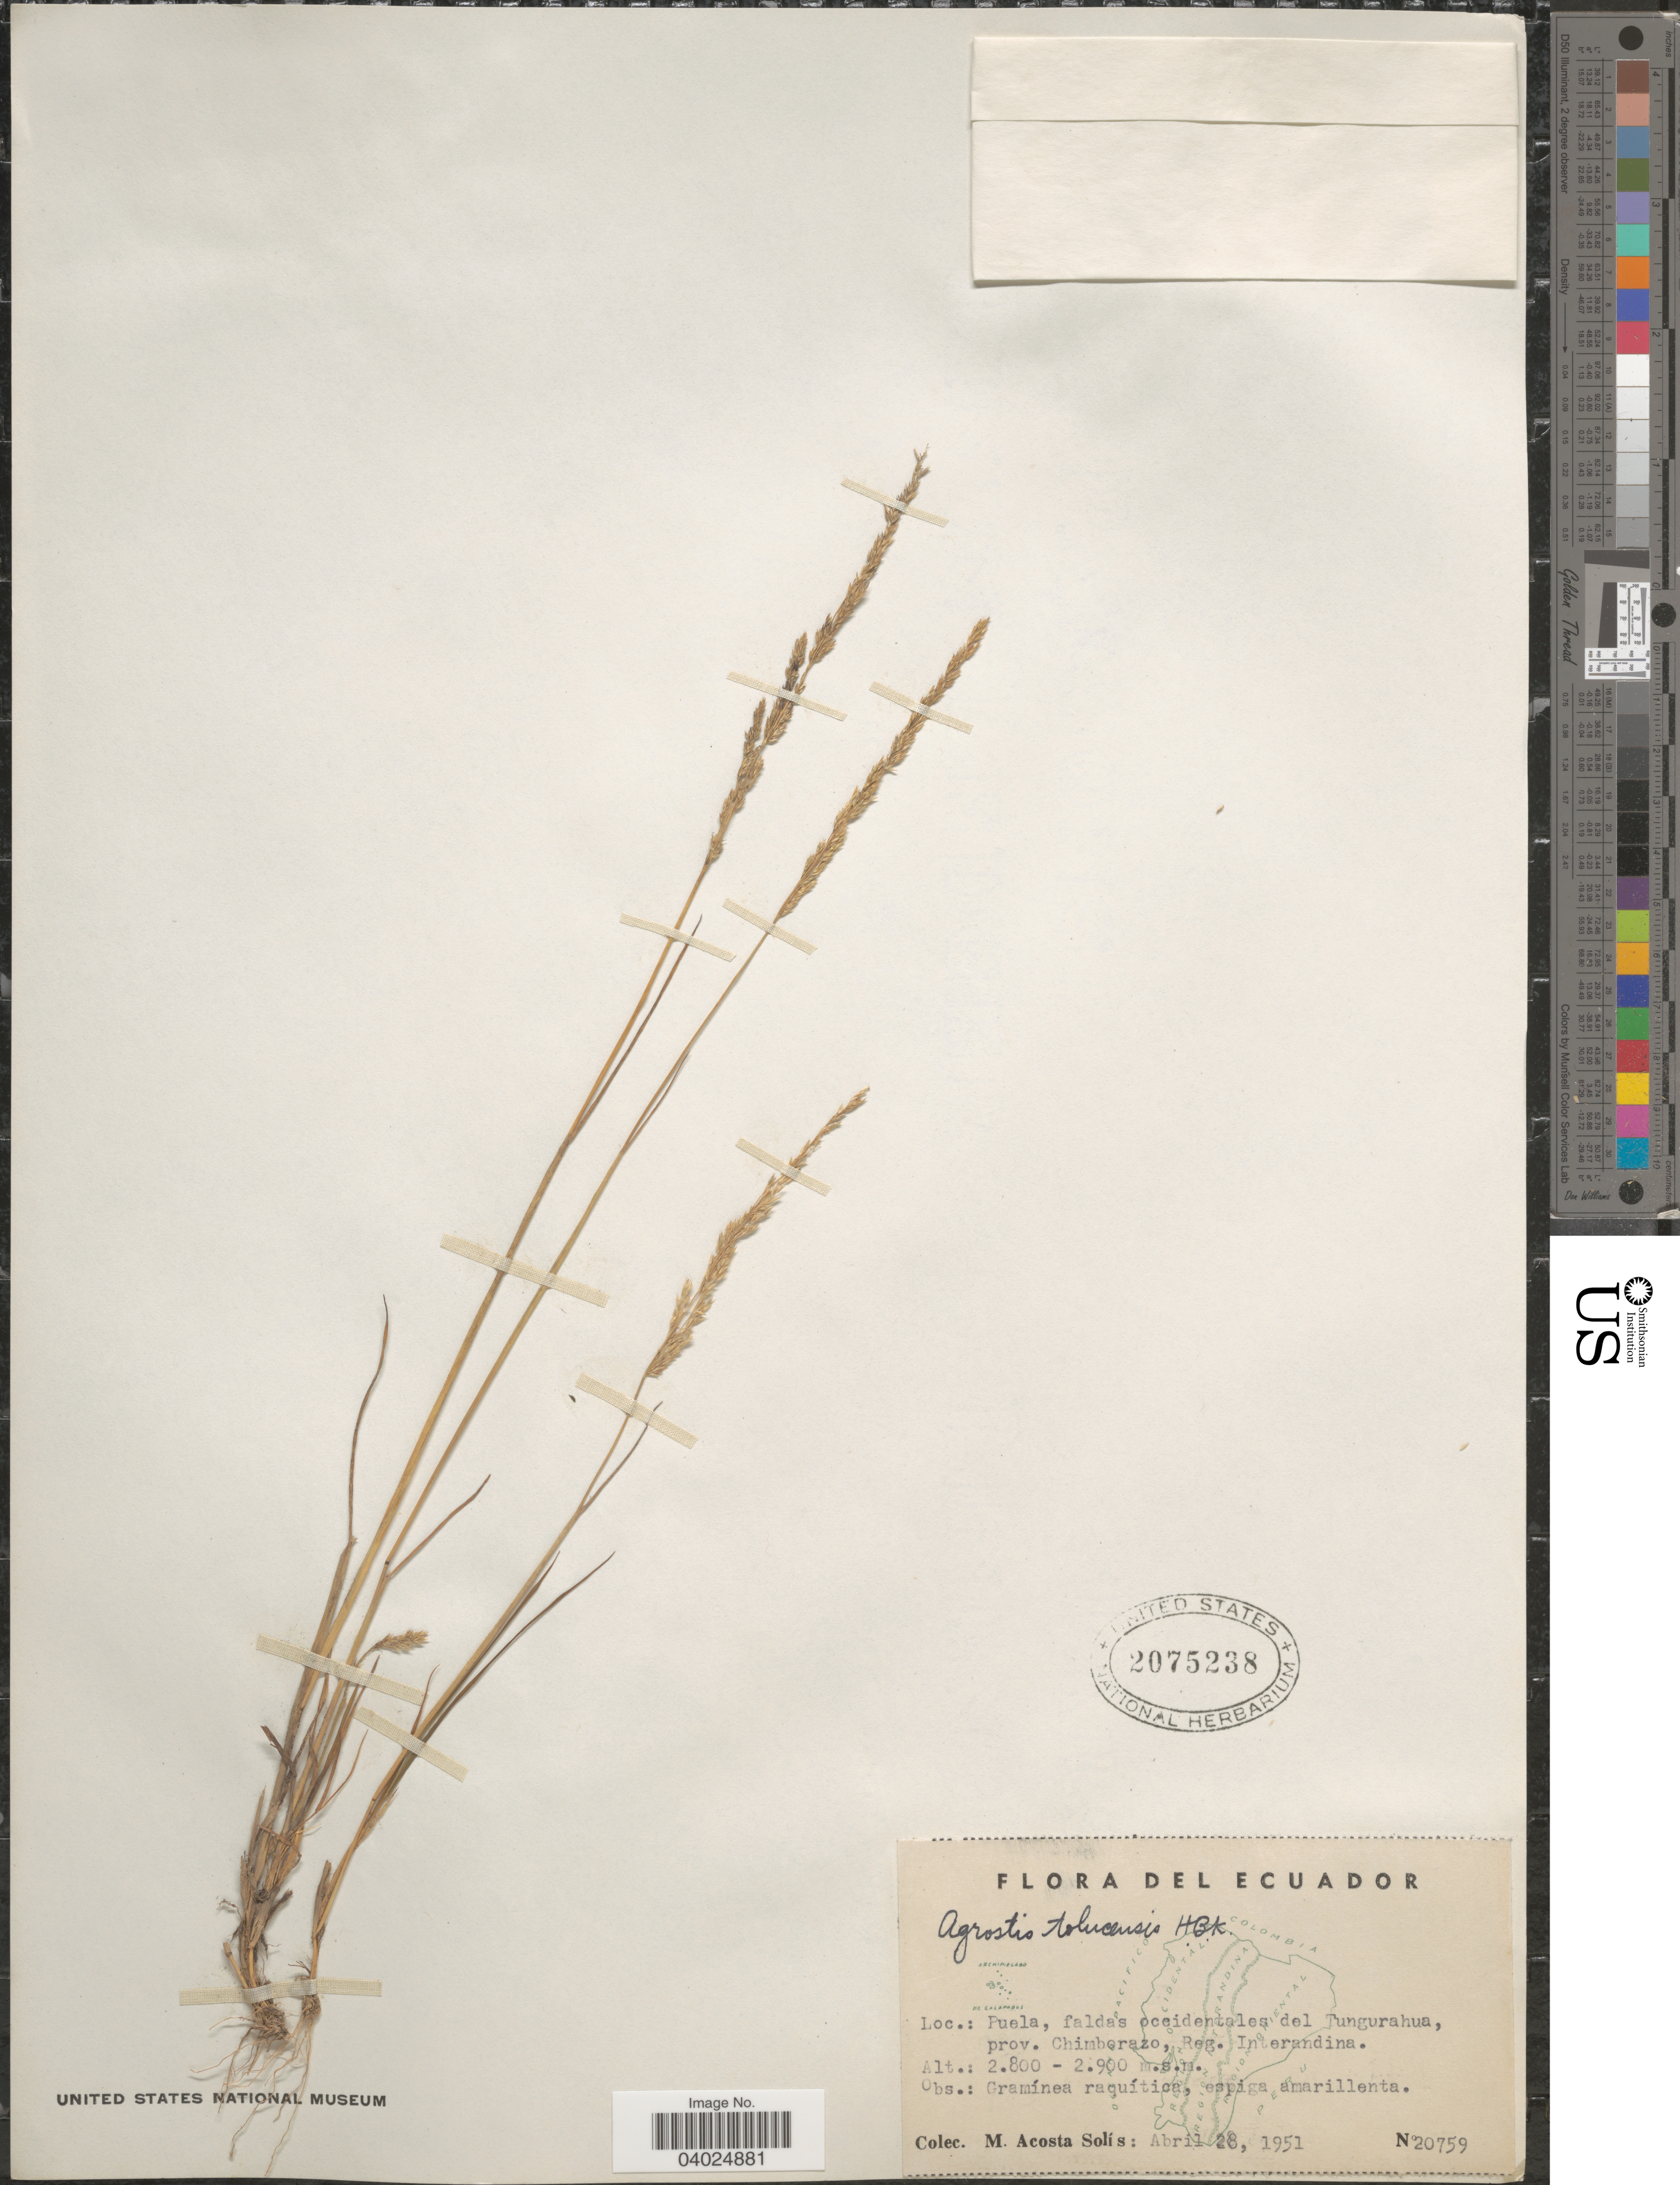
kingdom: Plantae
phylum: Tracheophyta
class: Liliopsida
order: Poales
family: Poaceae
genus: Agrostis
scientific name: Agrostis tolucensis Kunth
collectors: M. Acosta Solis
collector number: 20759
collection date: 1951-04-28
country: Ecuador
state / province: Chimborazo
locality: Puela, faldas occidentales del Tungurahua, Reg. Interandina.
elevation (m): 2800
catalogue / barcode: US 2075238